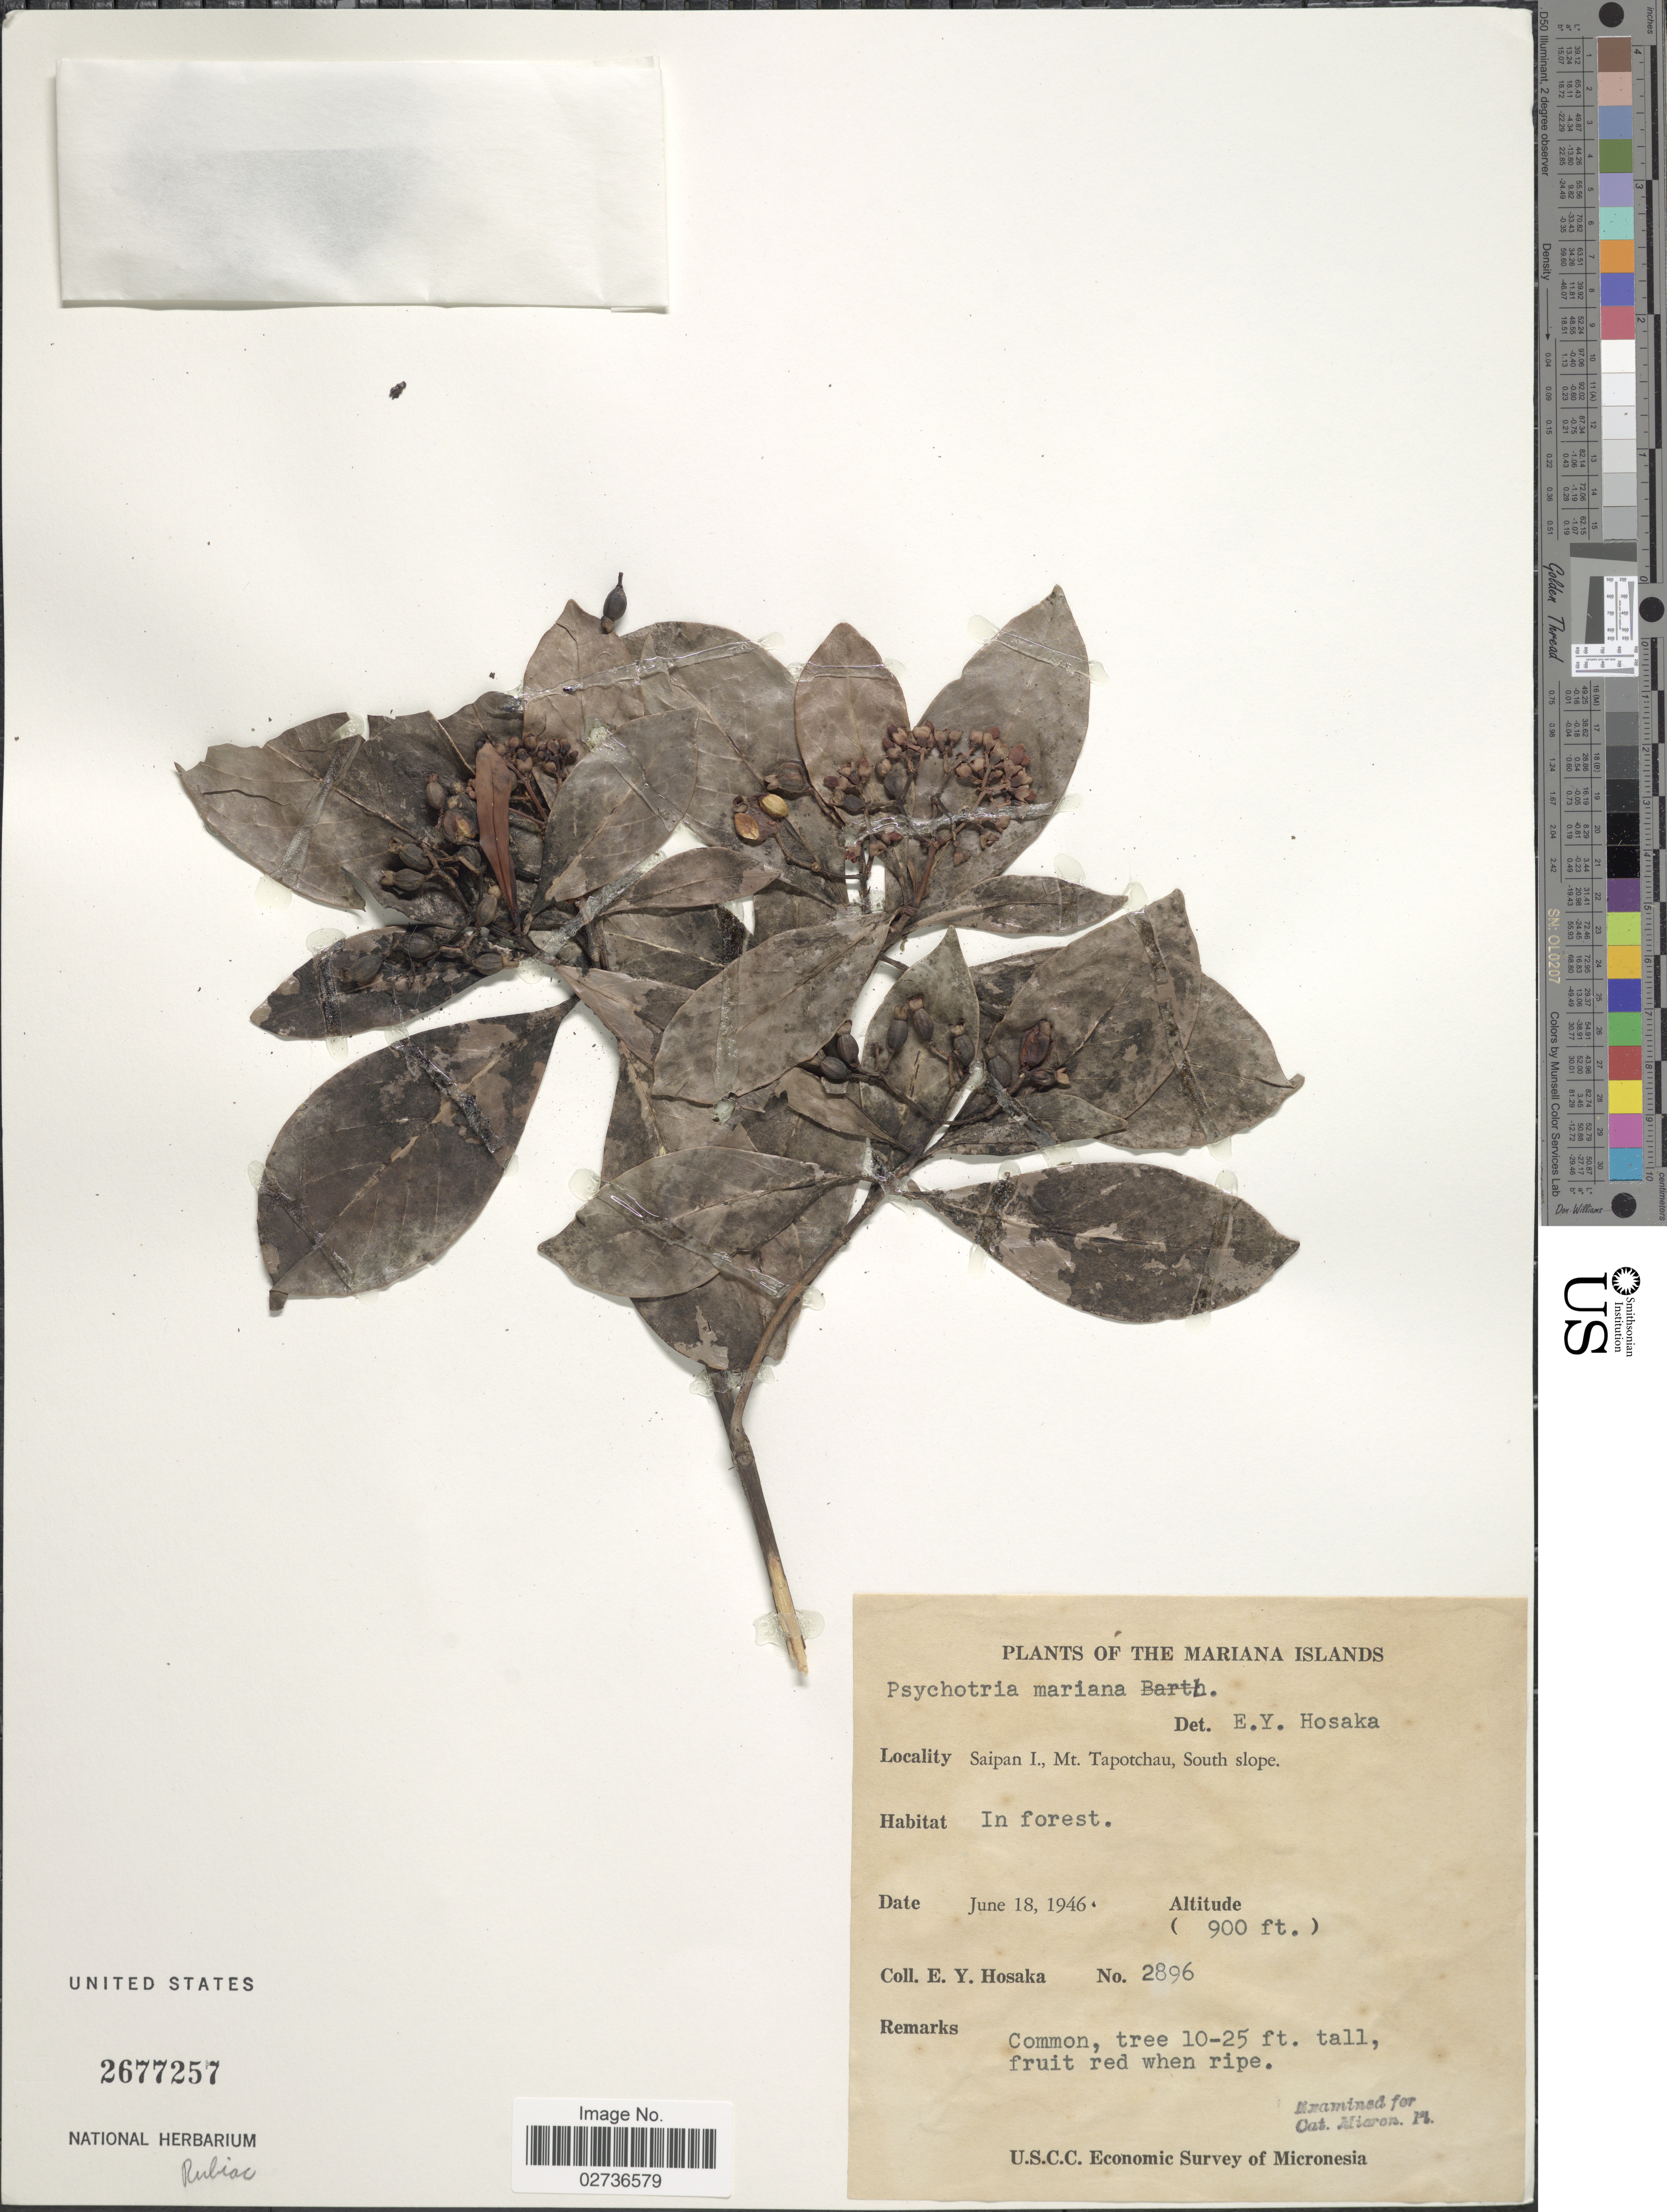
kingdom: Plantae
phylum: Tracheophyta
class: Magnoliopsida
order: Gentianales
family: Rubiaceae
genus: Psychotria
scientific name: Psychotria mariana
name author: Bartl. ex DC.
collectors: E. Y. Hosaka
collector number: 2896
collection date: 1946-06-18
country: Northern Mariana Islands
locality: The Marianas Islands, Saipan I., Mt. Tapotchau, South slope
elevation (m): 274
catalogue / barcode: US 2677257